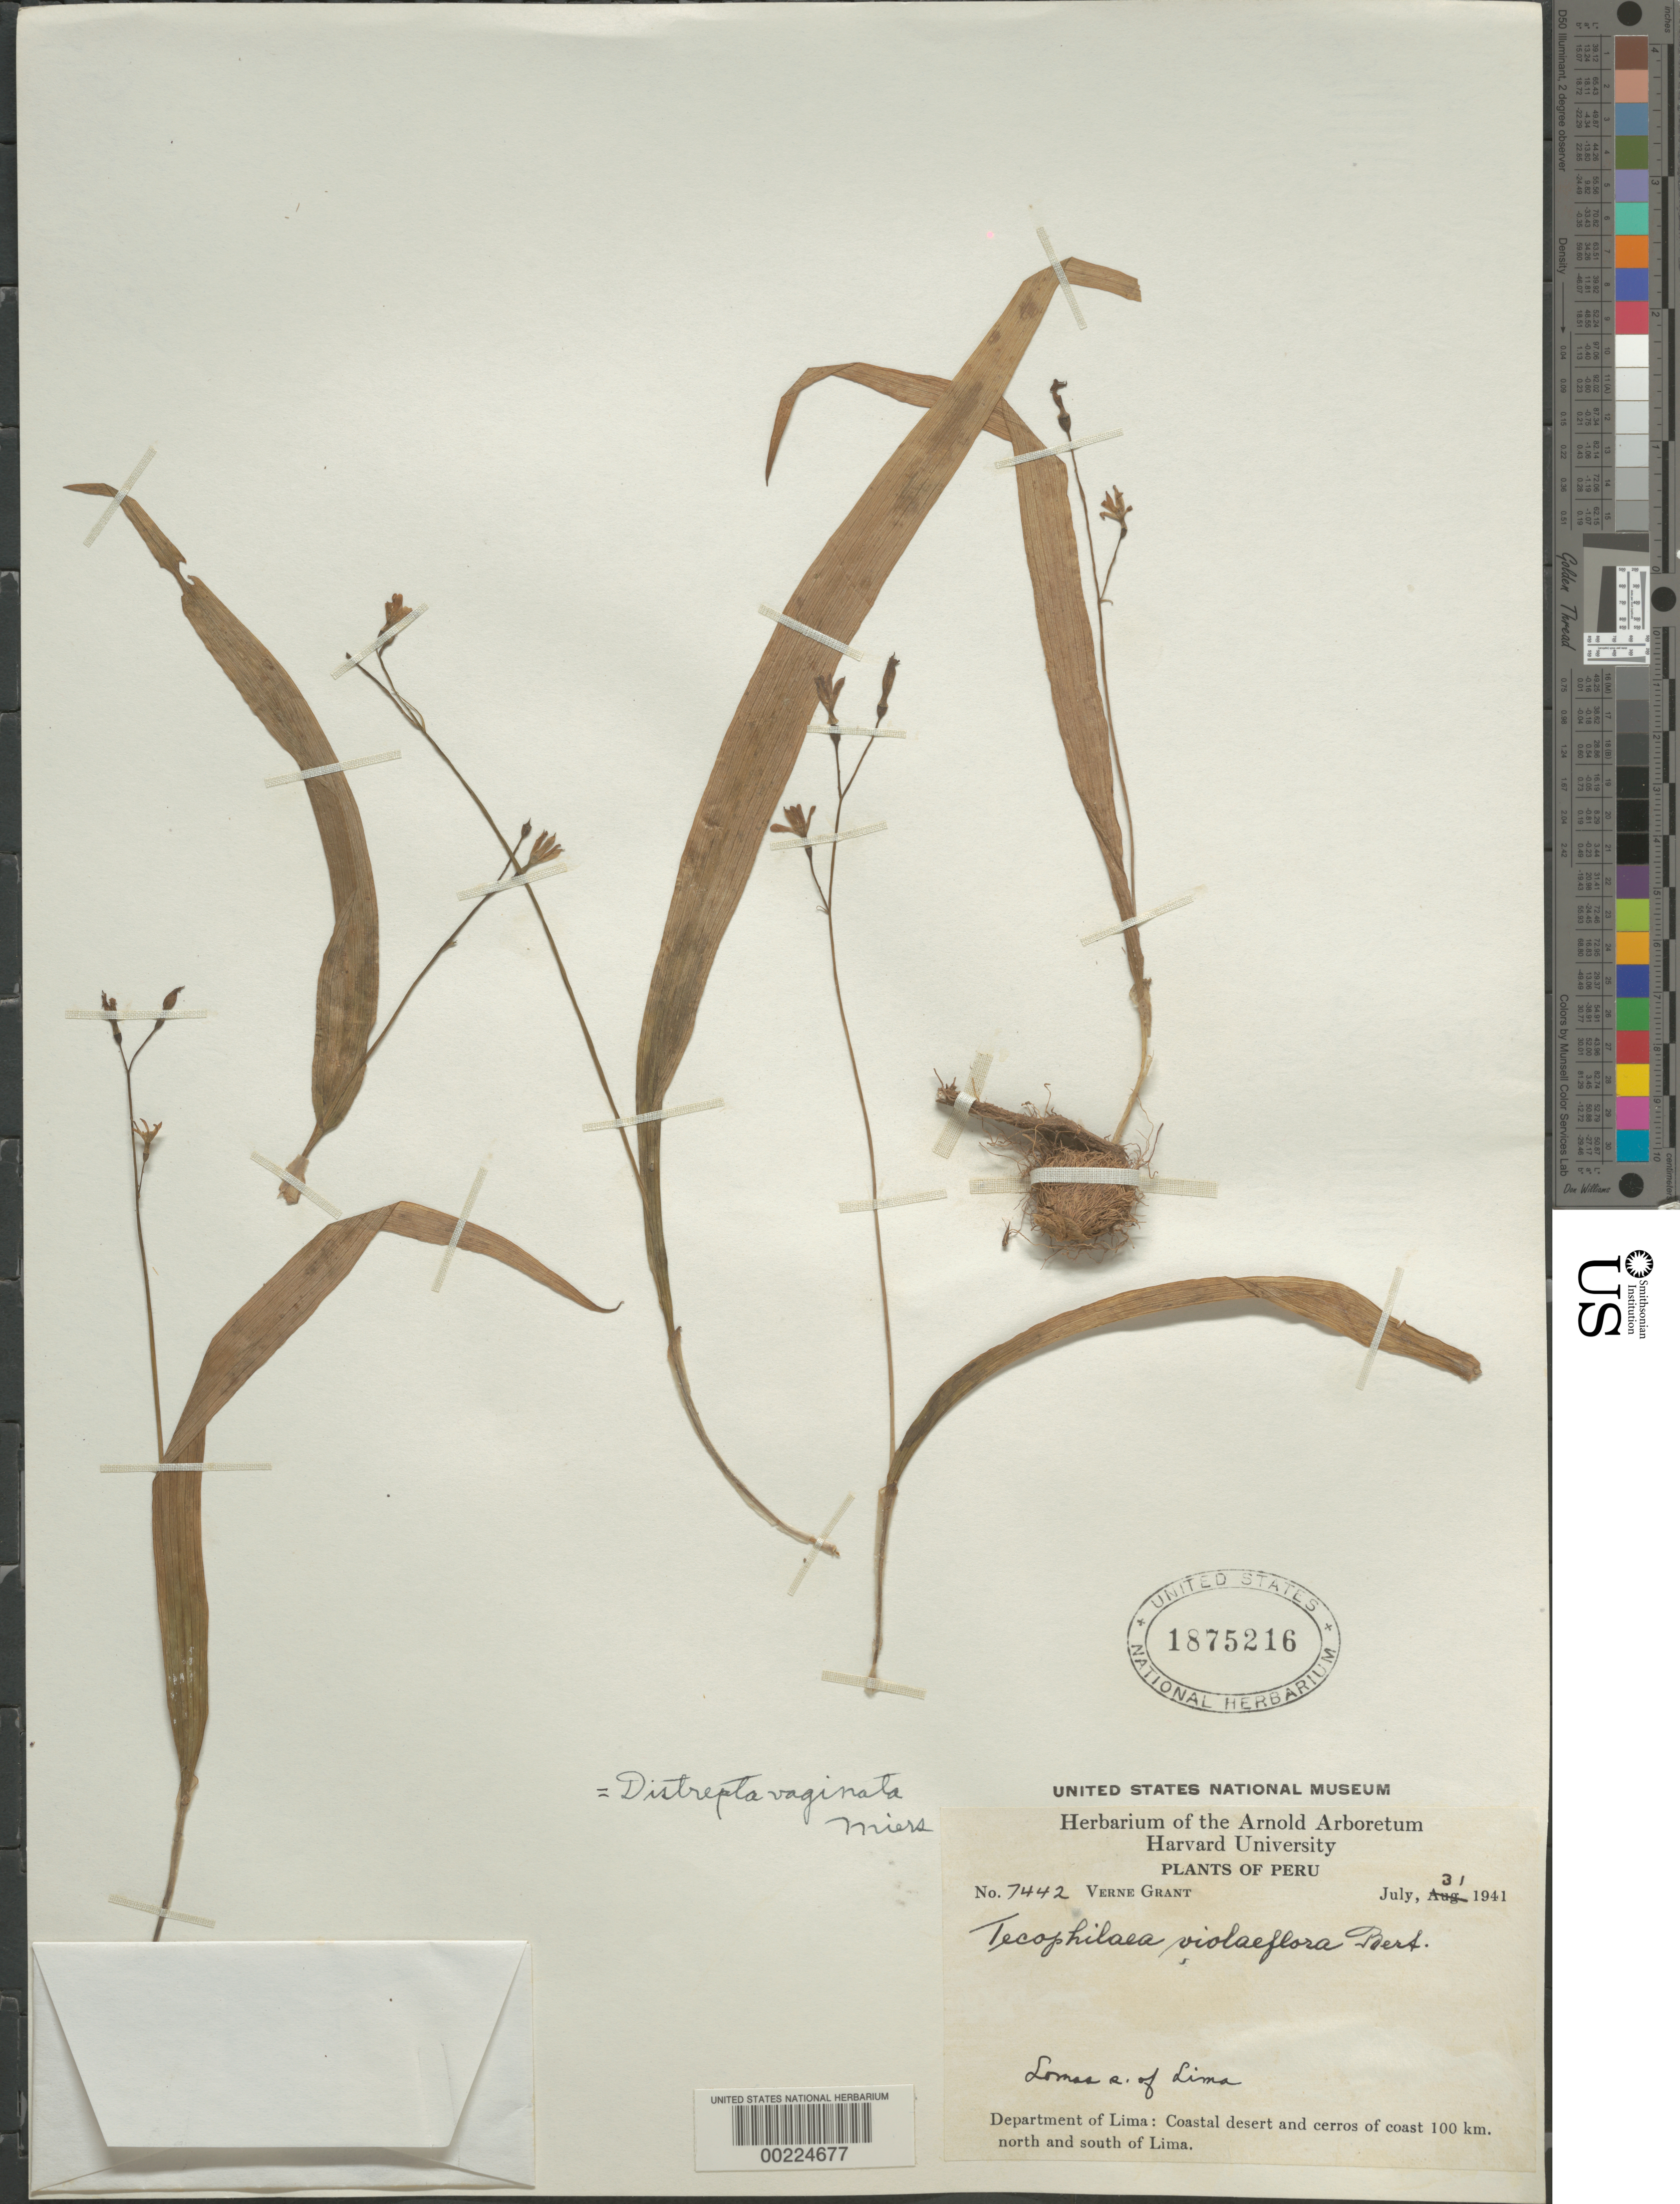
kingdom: Plantae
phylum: Tracheophyta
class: Liliopsida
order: Asparagales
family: Tecophilaeaceae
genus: Tecophilaea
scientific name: Tecophilaea violiflora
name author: Bertero ex Colla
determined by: Strong, Mark T., (BOT), Smithsonian Institution - National Museum of Natural History (UNITED STATES)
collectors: V. Grant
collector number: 7442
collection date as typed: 31 Jul 1941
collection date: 1941-07-31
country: Peru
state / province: Lima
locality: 100 km n and S of lima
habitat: Coastal desert and cerros of coast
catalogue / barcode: US 1875216